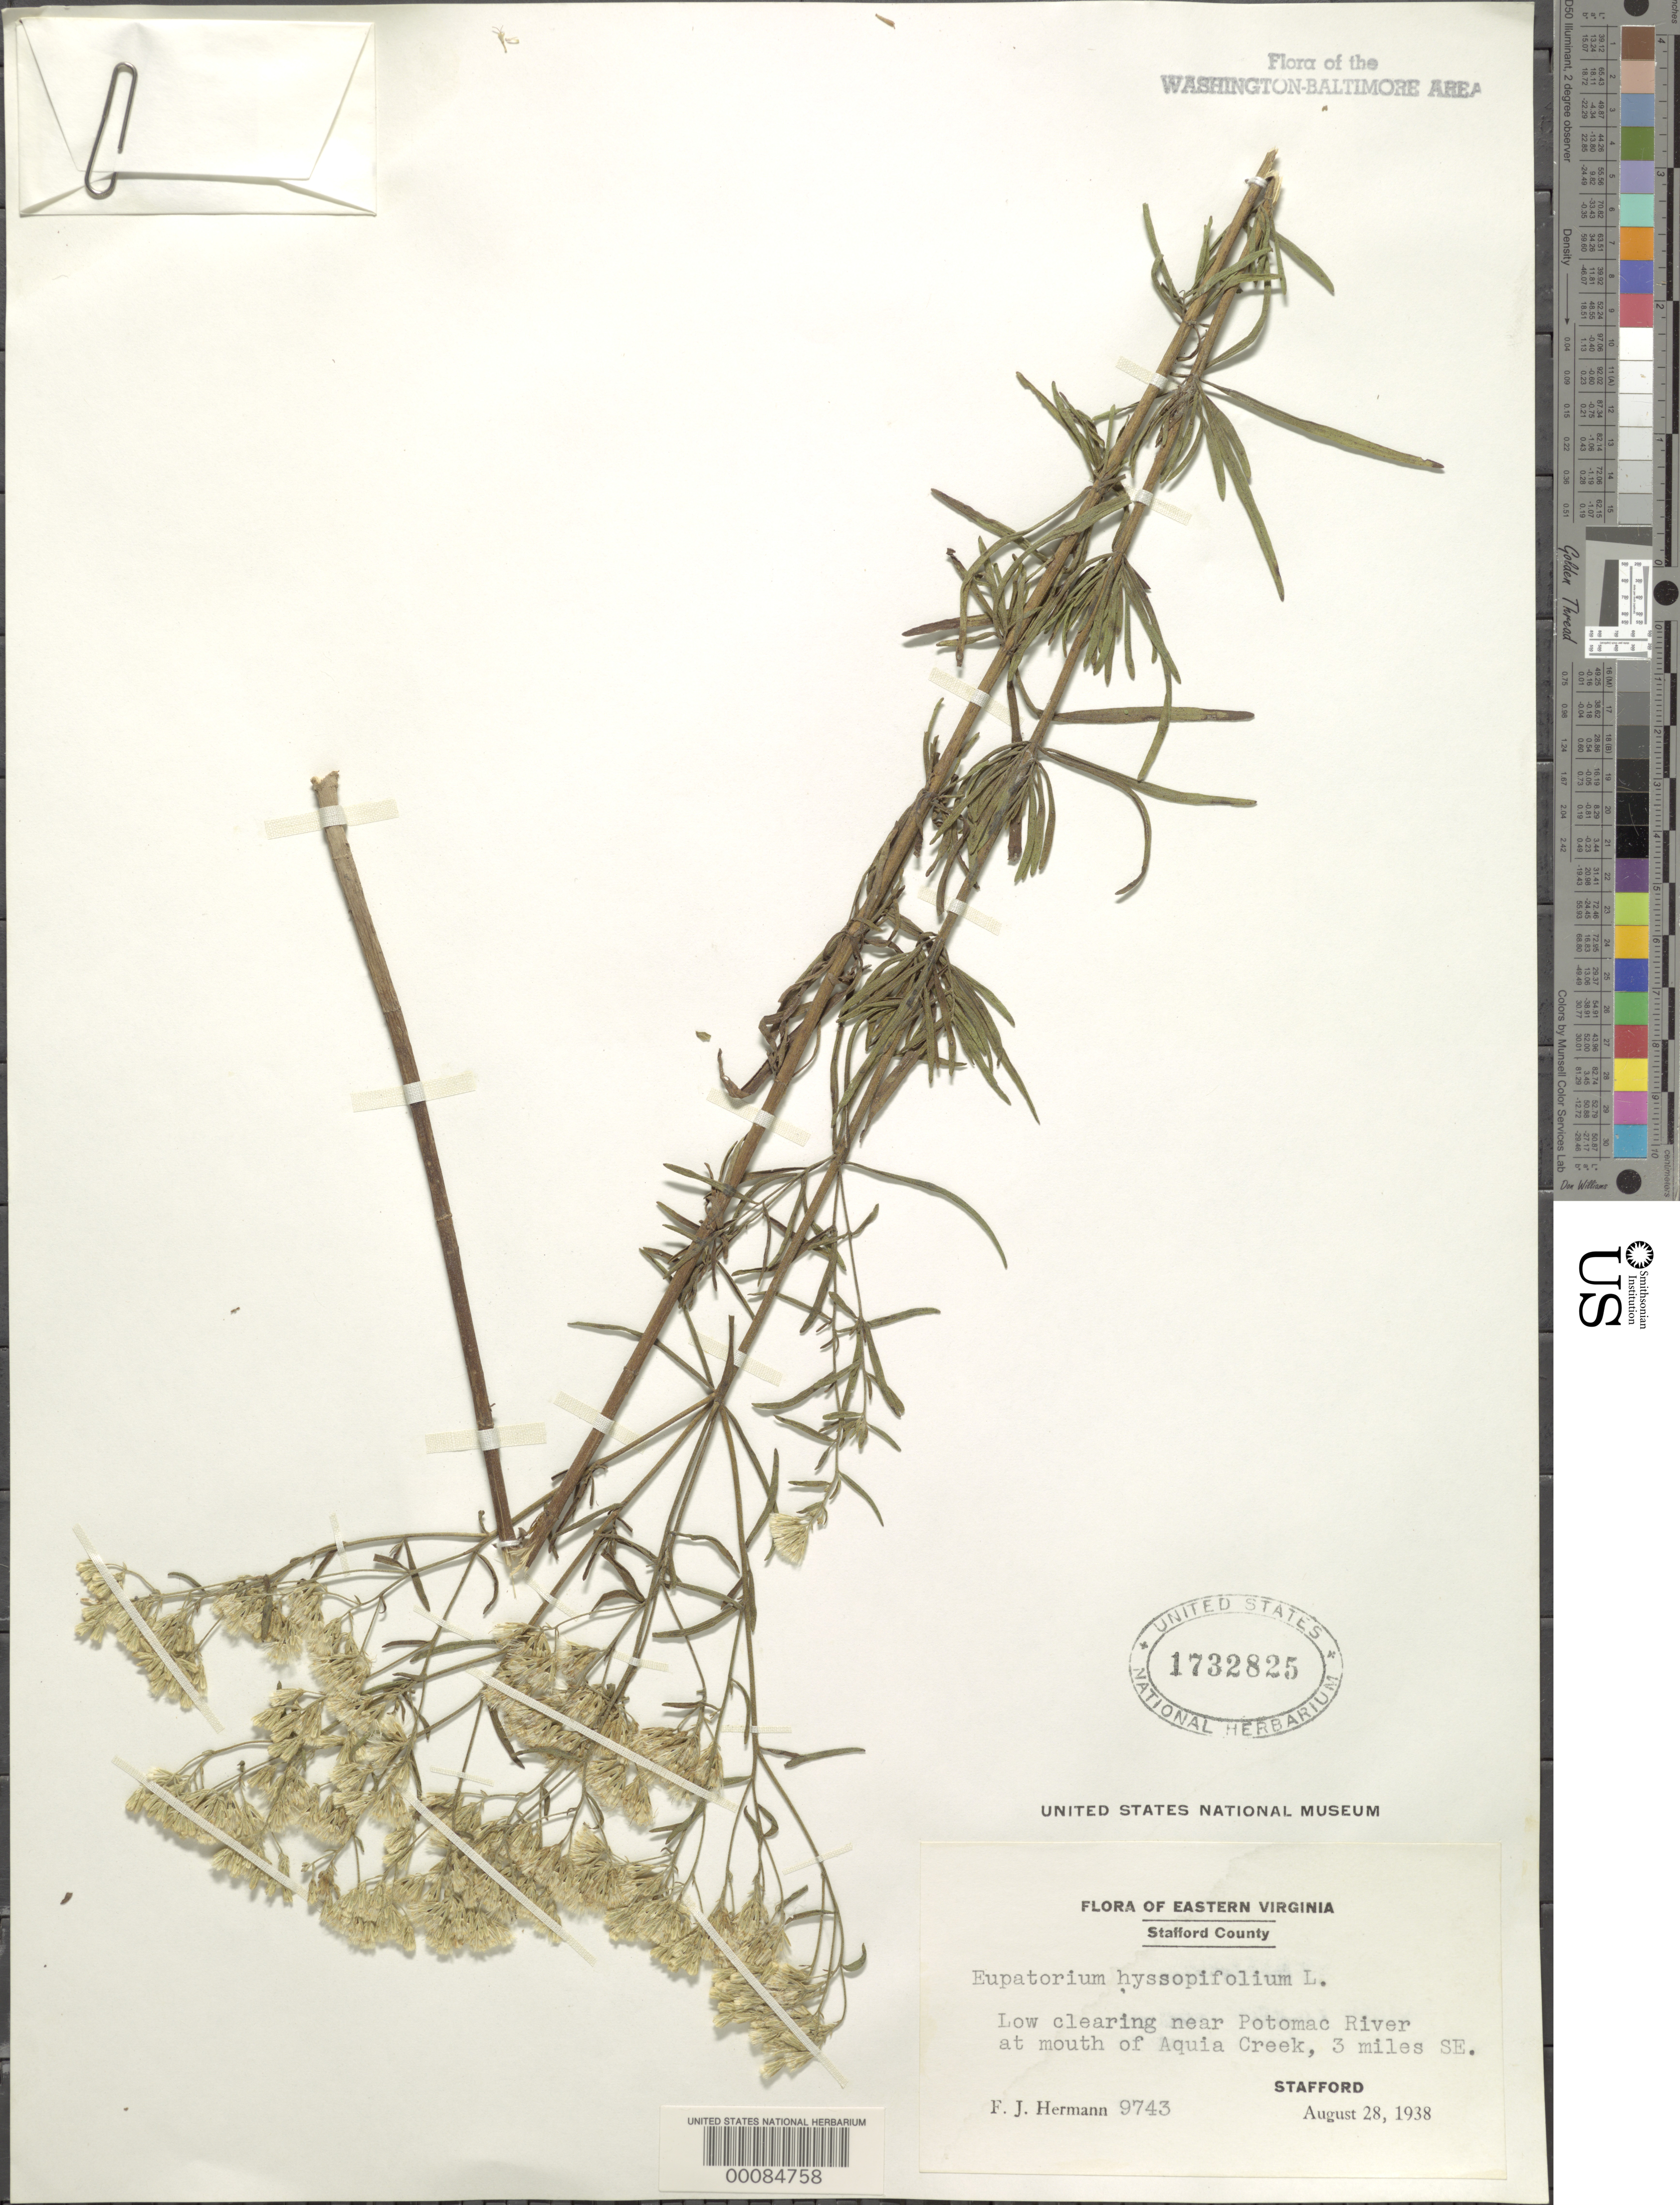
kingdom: Plantae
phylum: Tracheophyta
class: Magnoliopsida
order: Asterales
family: Asteraceae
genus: Eupatorium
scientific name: Eupatorium hyssopifolium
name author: L.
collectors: F. J. Hermann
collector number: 9743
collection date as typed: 28 Aug 1938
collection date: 1938-08-28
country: United States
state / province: Virginia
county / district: Stafford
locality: Mouth of Aquia Creek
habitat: Low clearing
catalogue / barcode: US 1732825